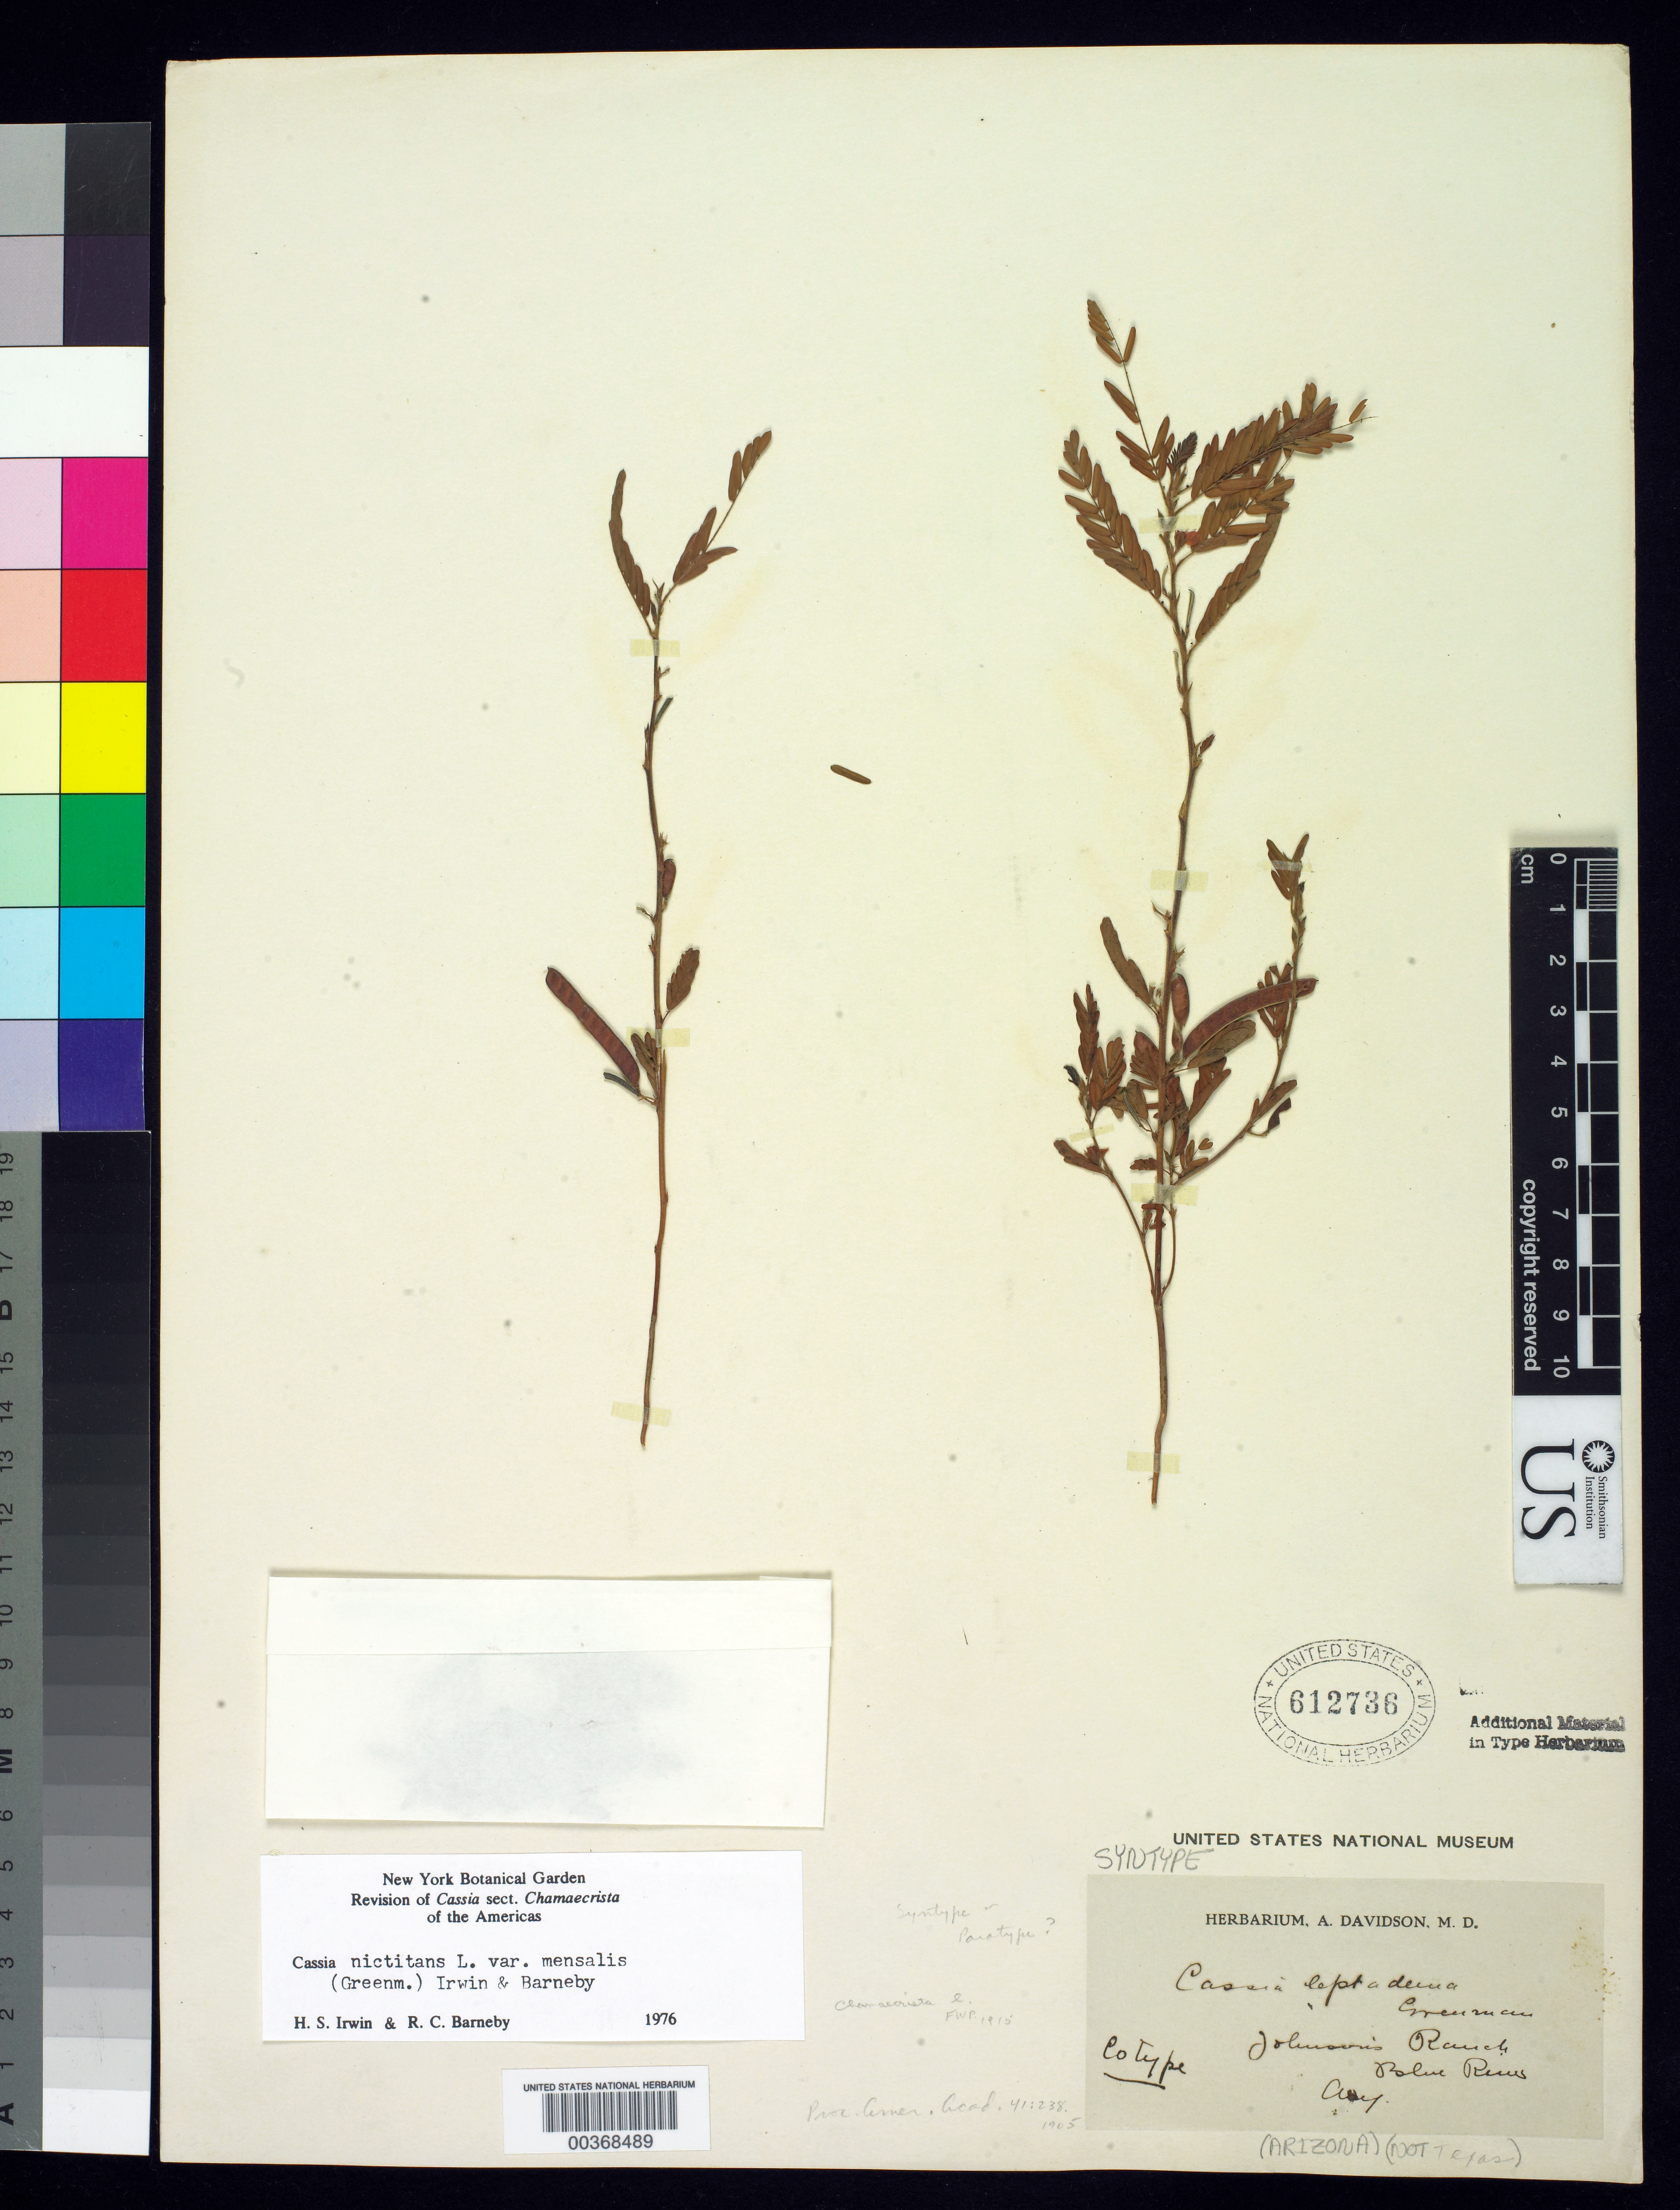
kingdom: Plantae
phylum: Tracheophyta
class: Magnoliopsida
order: Fabales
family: Fabaceae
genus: Cassia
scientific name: Cassia leptadenia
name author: Greenm.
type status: Syntype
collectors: A. Davidson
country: United States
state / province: Arizona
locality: Johnson's Ranch, Blue River.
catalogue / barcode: US 612736